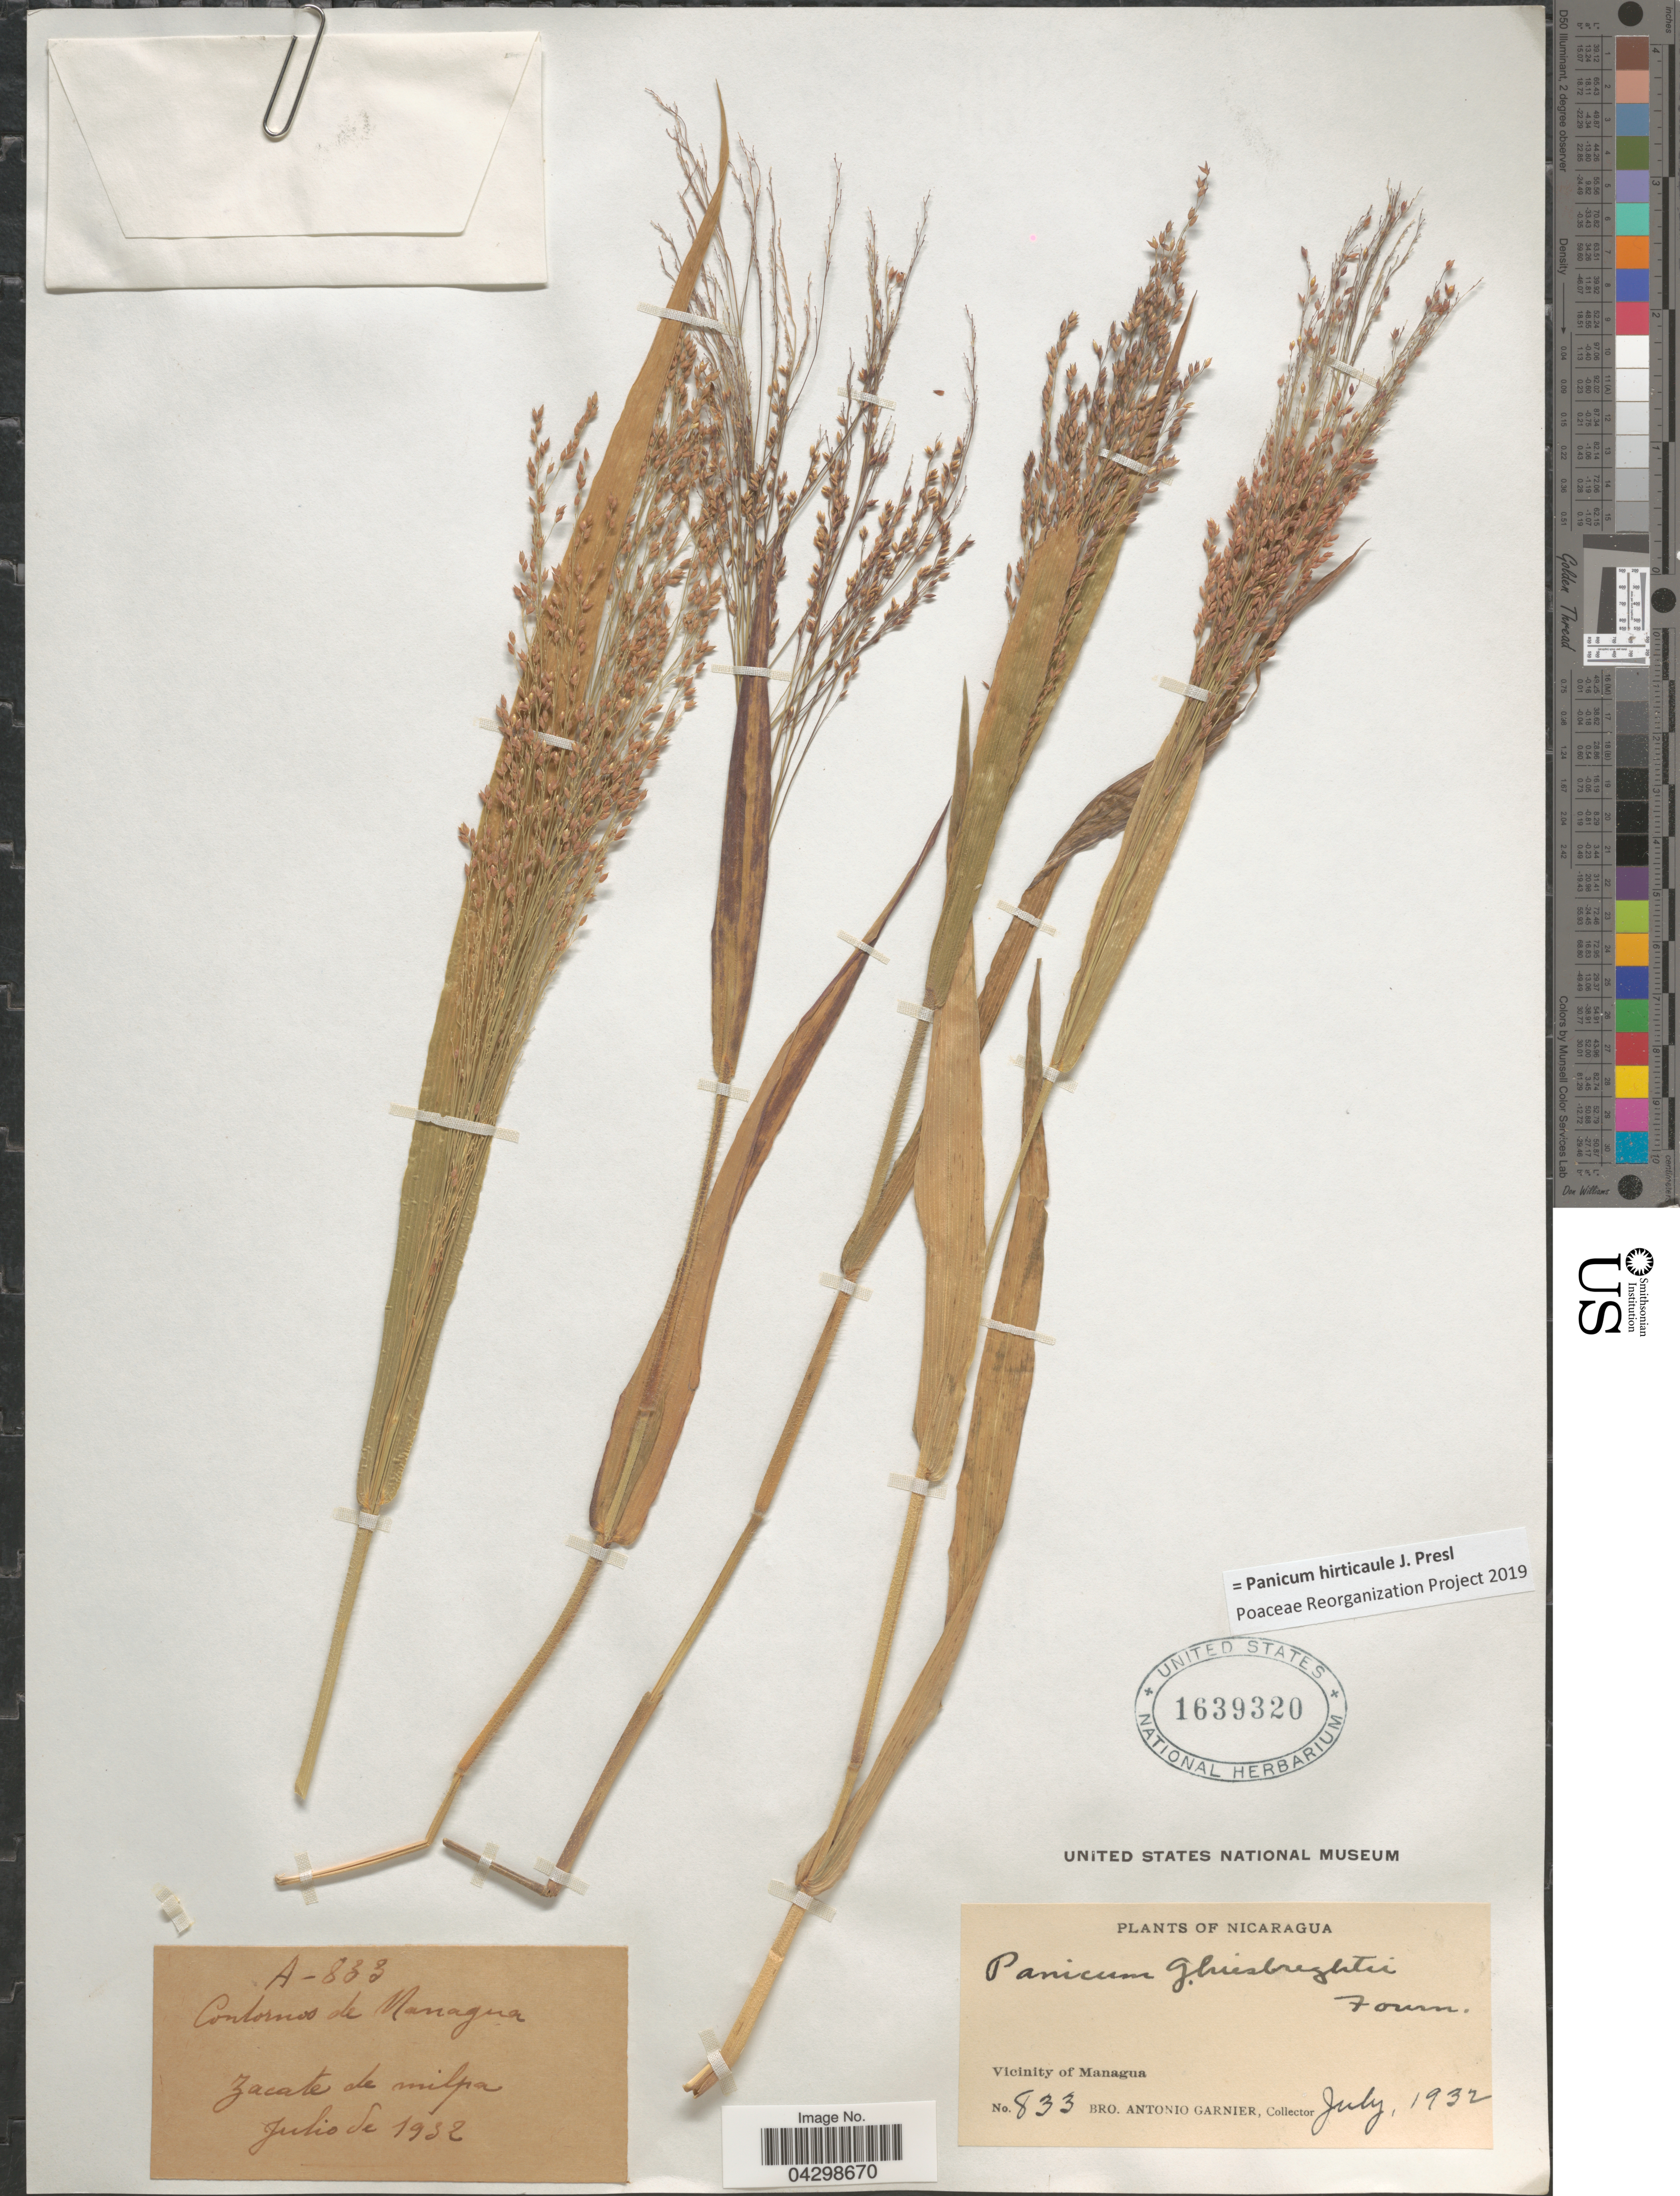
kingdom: Plantae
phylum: Tracheophyta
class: Liliopsida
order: Poales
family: Poaceae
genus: Panicum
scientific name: Panicum hirticaule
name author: J. Presl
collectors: Bro. A. Garnier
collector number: A-833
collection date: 1932-07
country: Nicaragua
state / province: Managua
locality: Zacate de milpa. Vicinity of Managua.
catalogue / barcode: US 1639320